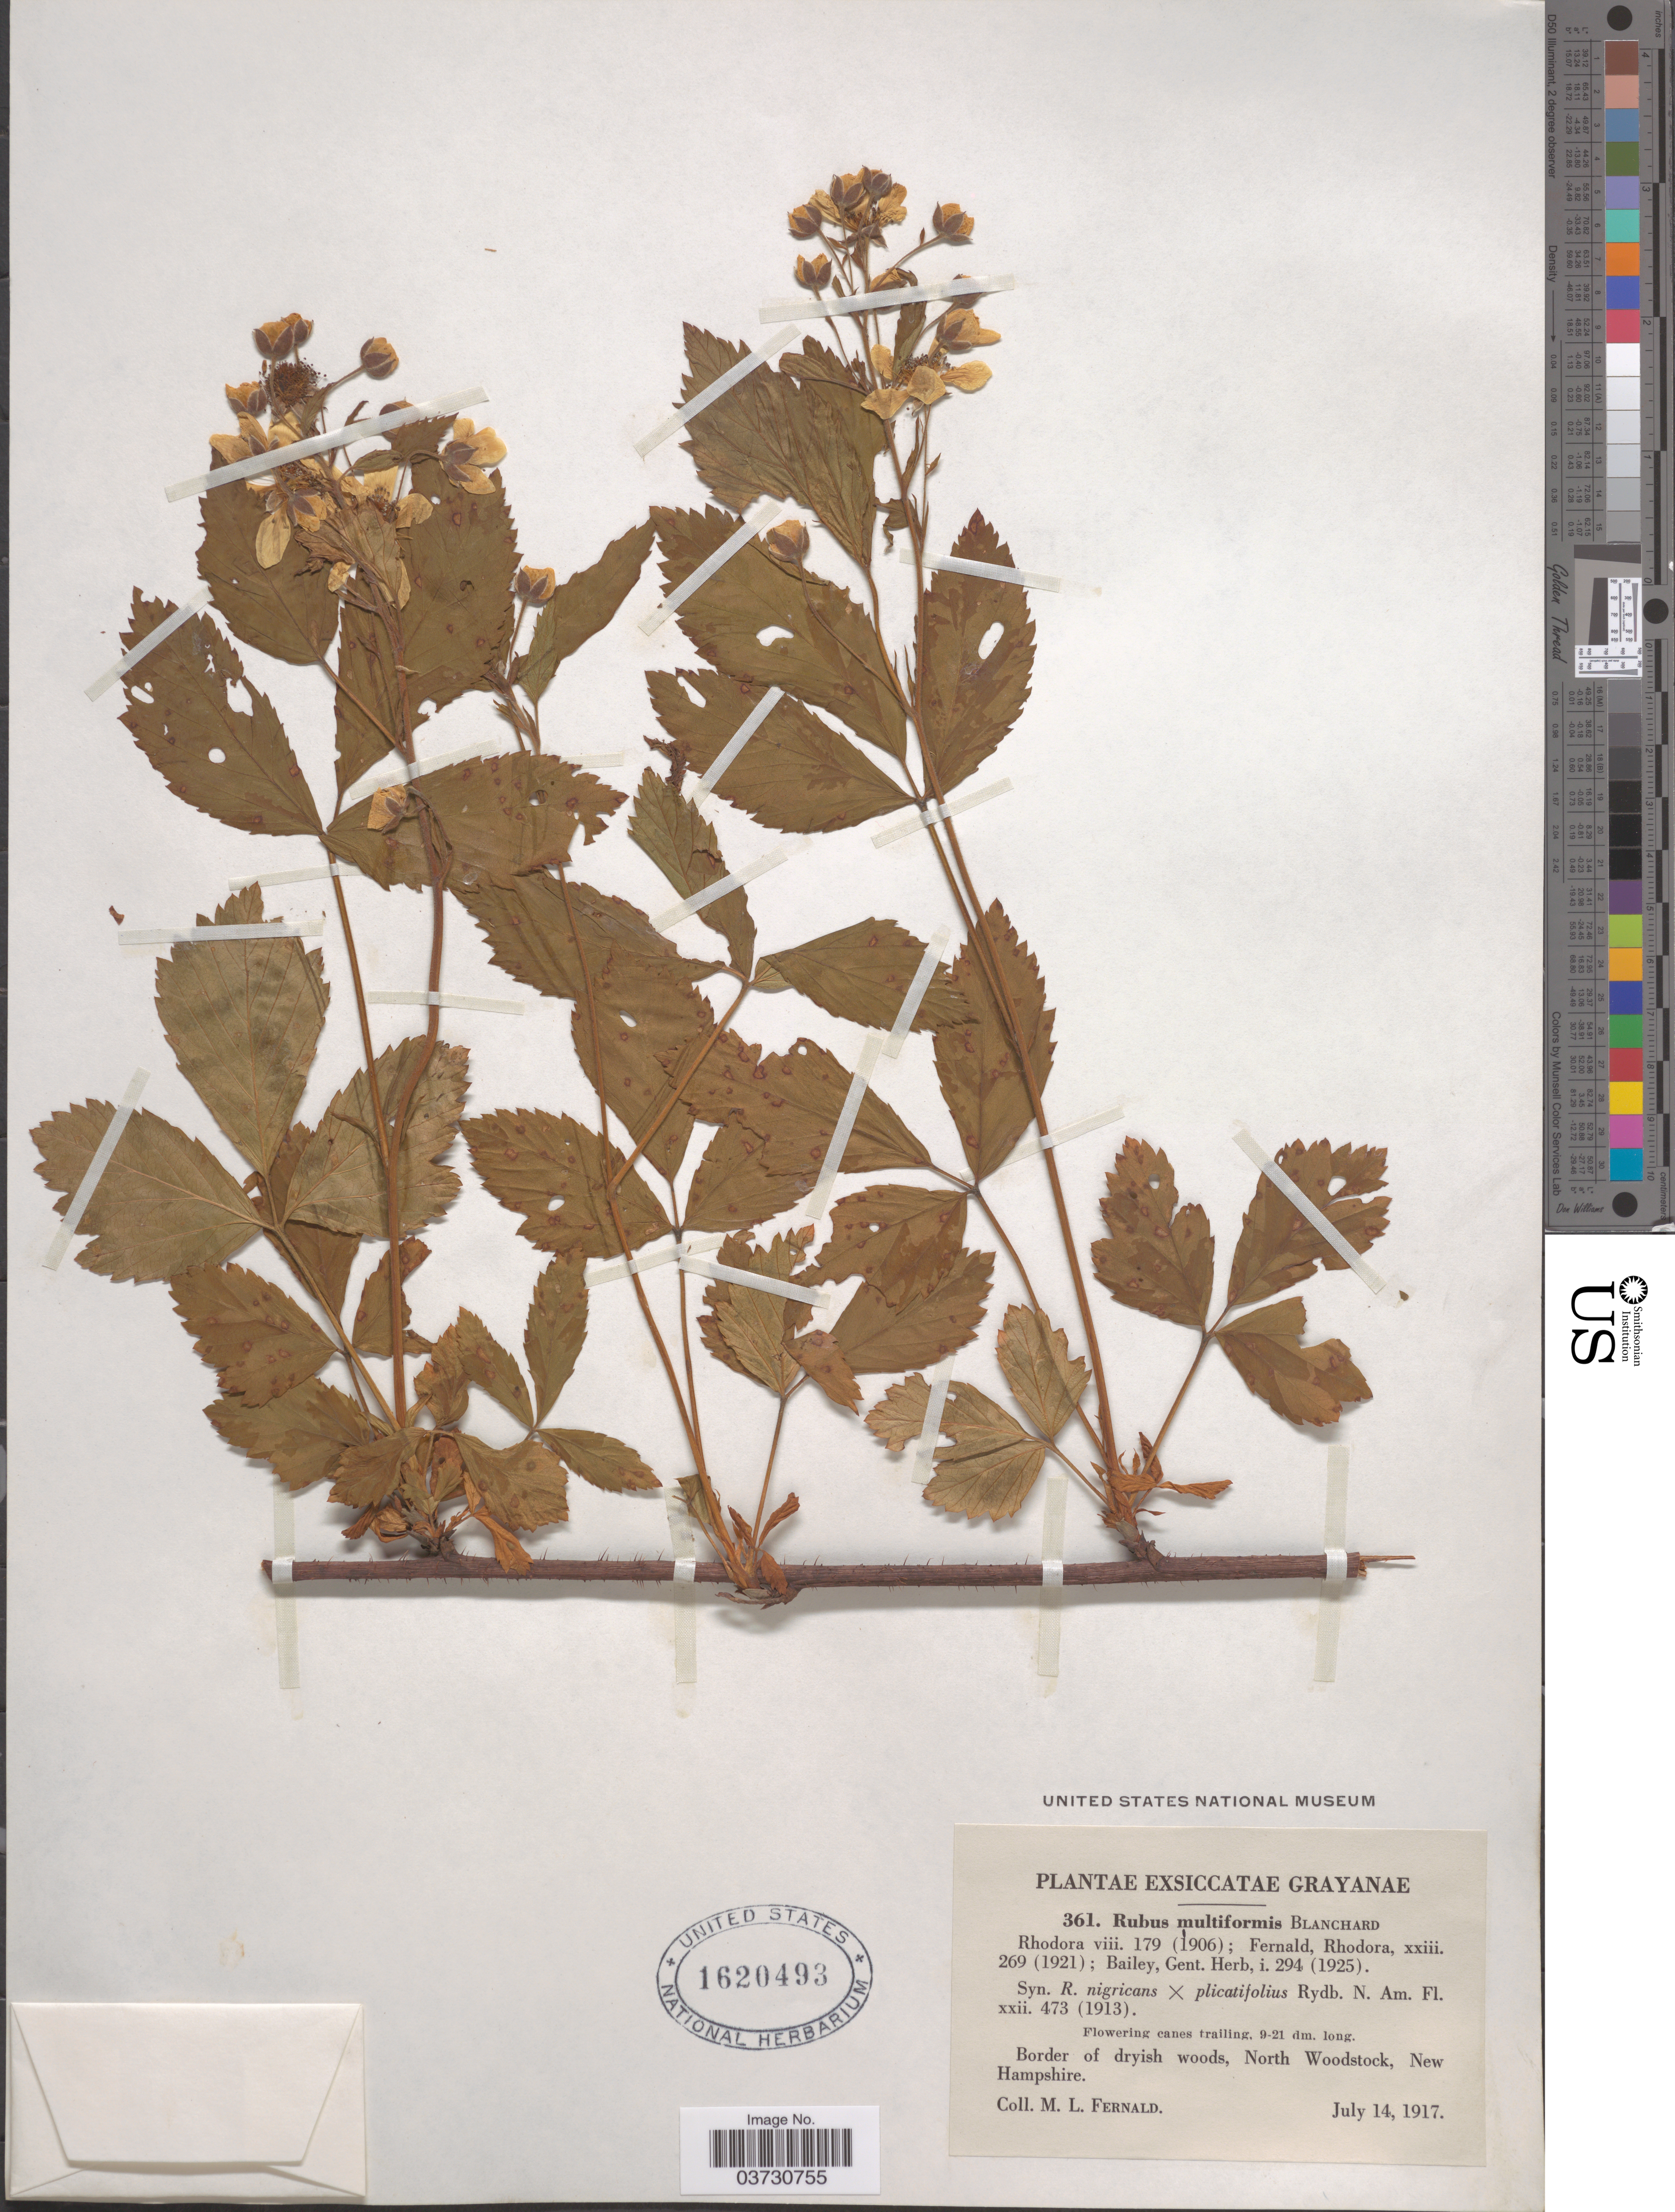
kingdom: Plantae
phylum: Tracheophyta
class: Magnoliopsida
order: Rosales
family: Rosaceae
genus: Rubus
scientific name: Rubus multiformis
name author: Blanch.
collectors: M. L. Fernald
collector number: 361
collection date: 1917-07-14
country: United States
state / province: New Hampshire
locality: North Woodstock.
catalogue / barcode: US 1620493